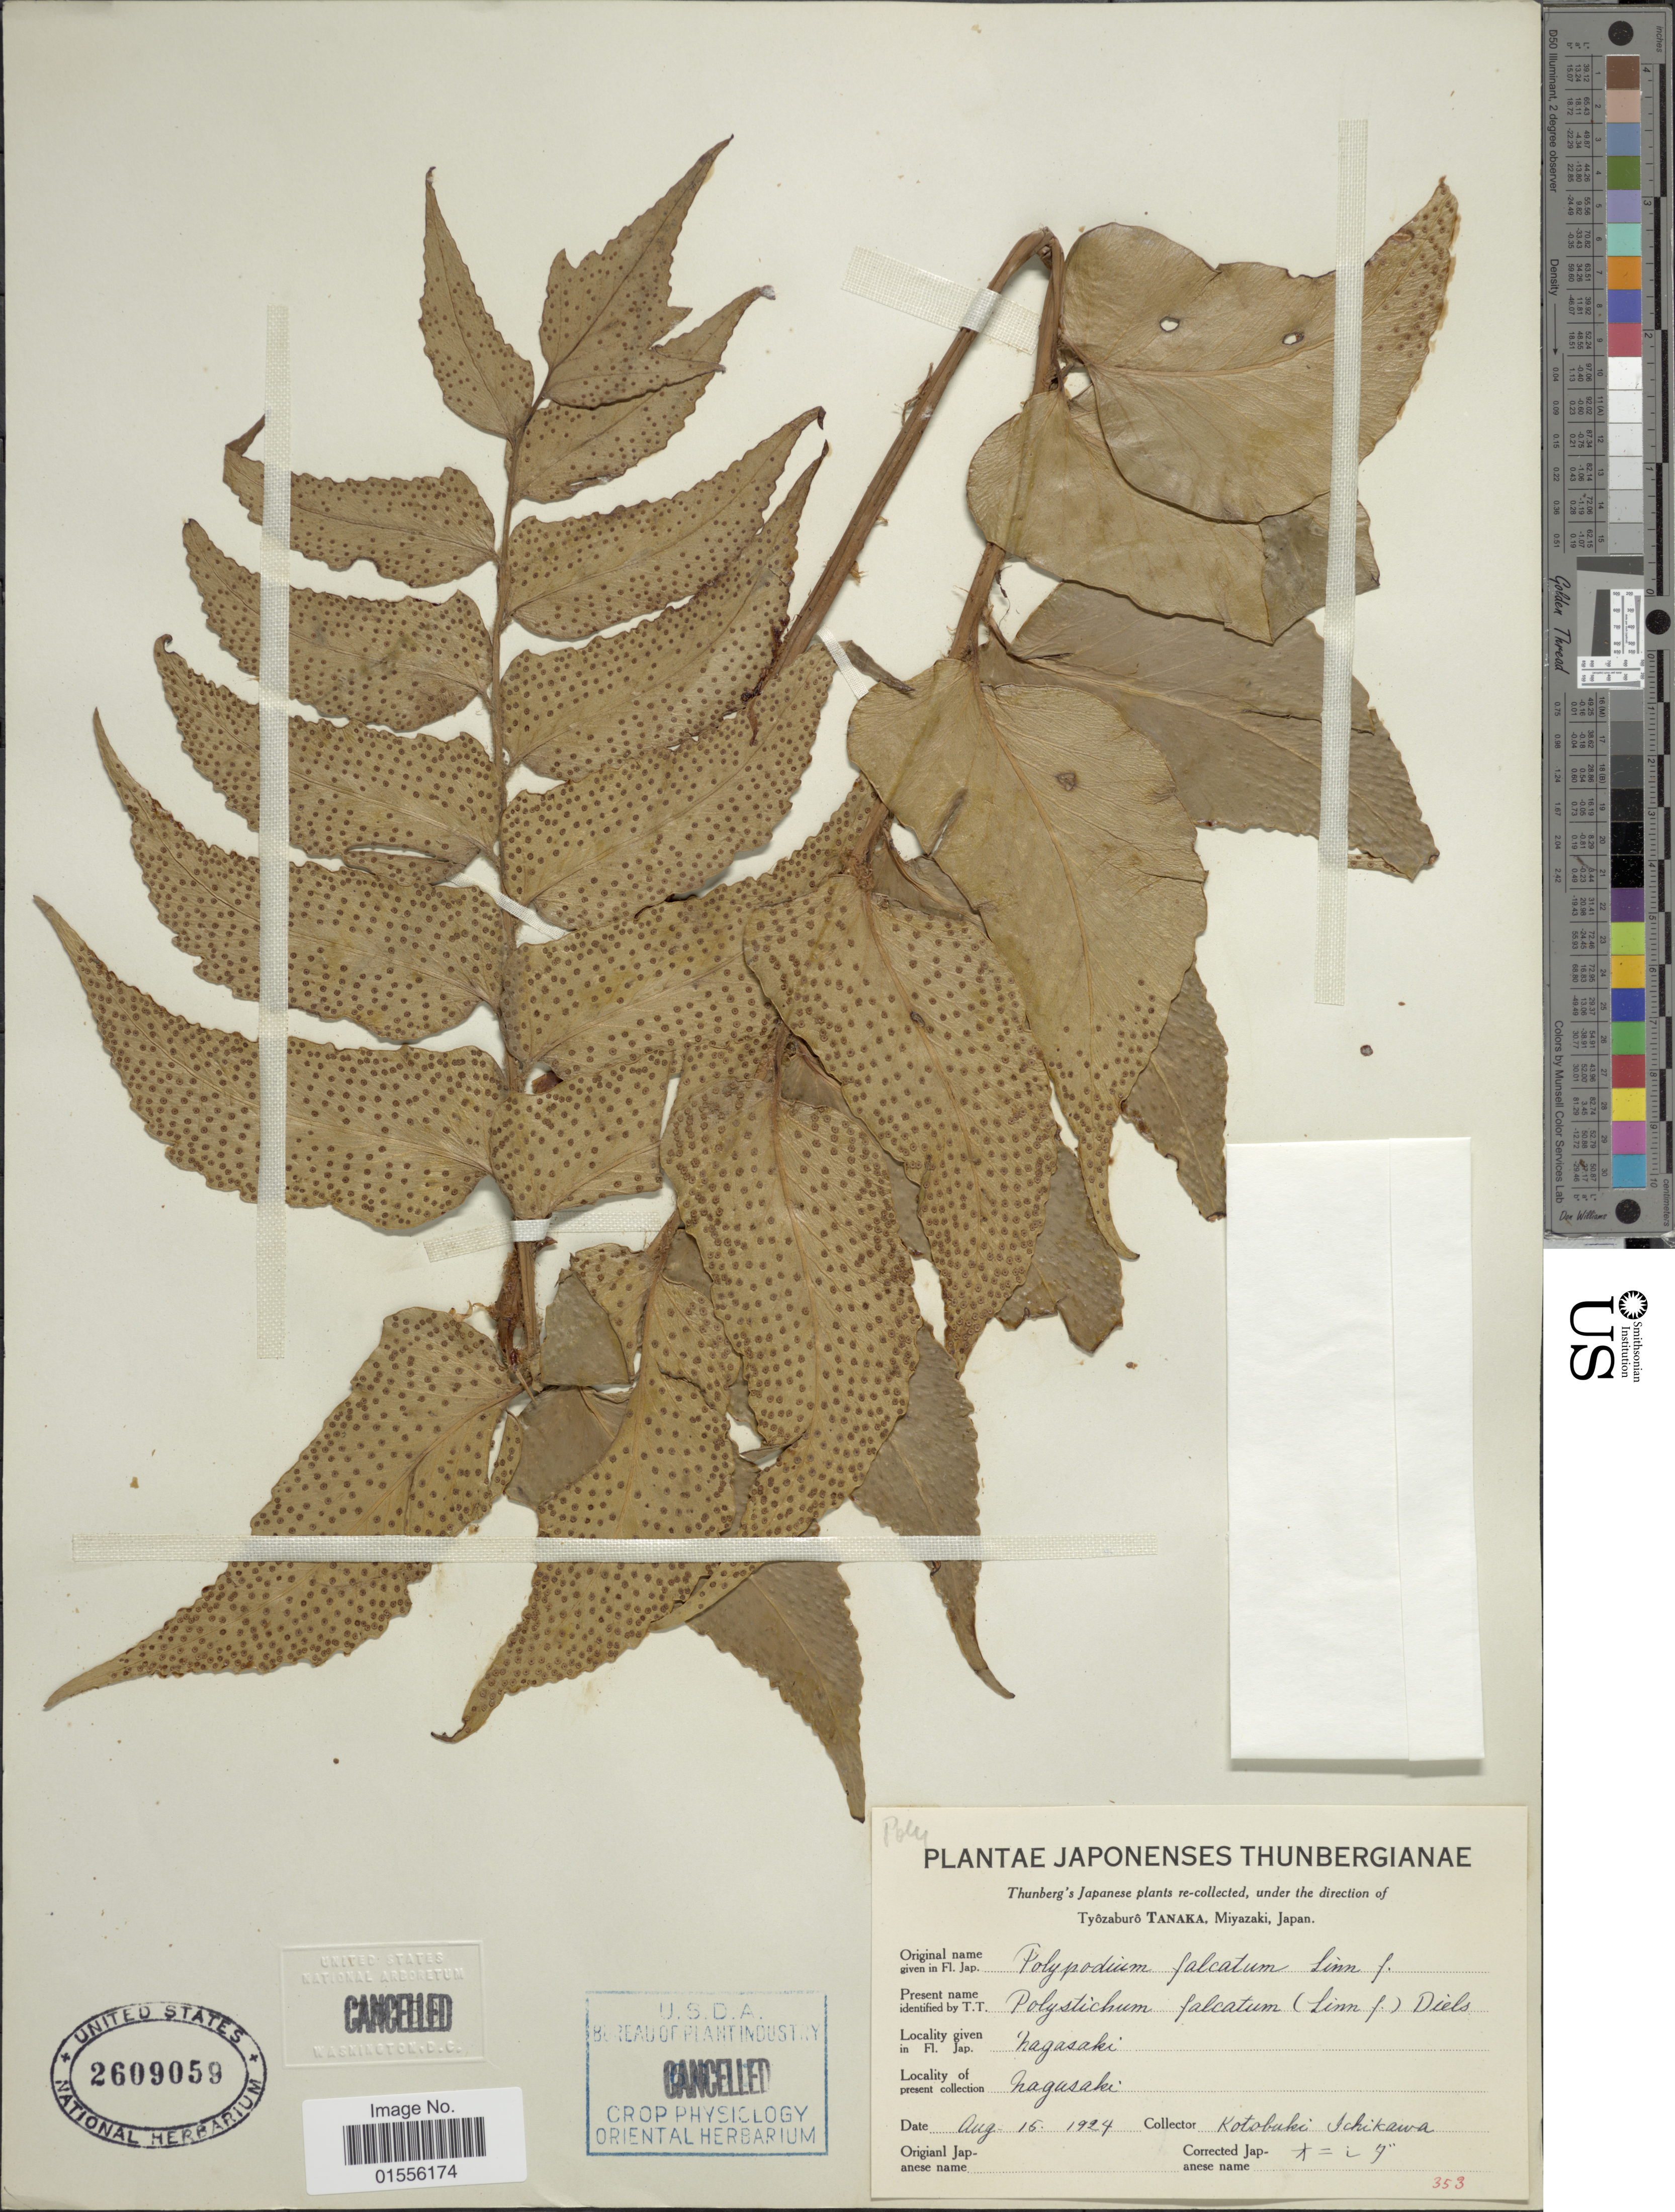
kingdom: Plantae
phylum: Tracheophyta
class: Polypodiopsida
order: Polypodiales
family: Dryopteridaceae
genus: Cyrtomium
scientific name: Cyrtomium falcatum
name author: (L. f.) C. Presl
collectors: K. Ichikawa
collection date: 1924-08-15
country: Japan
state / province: Nagasaki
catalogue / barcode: US 2609059